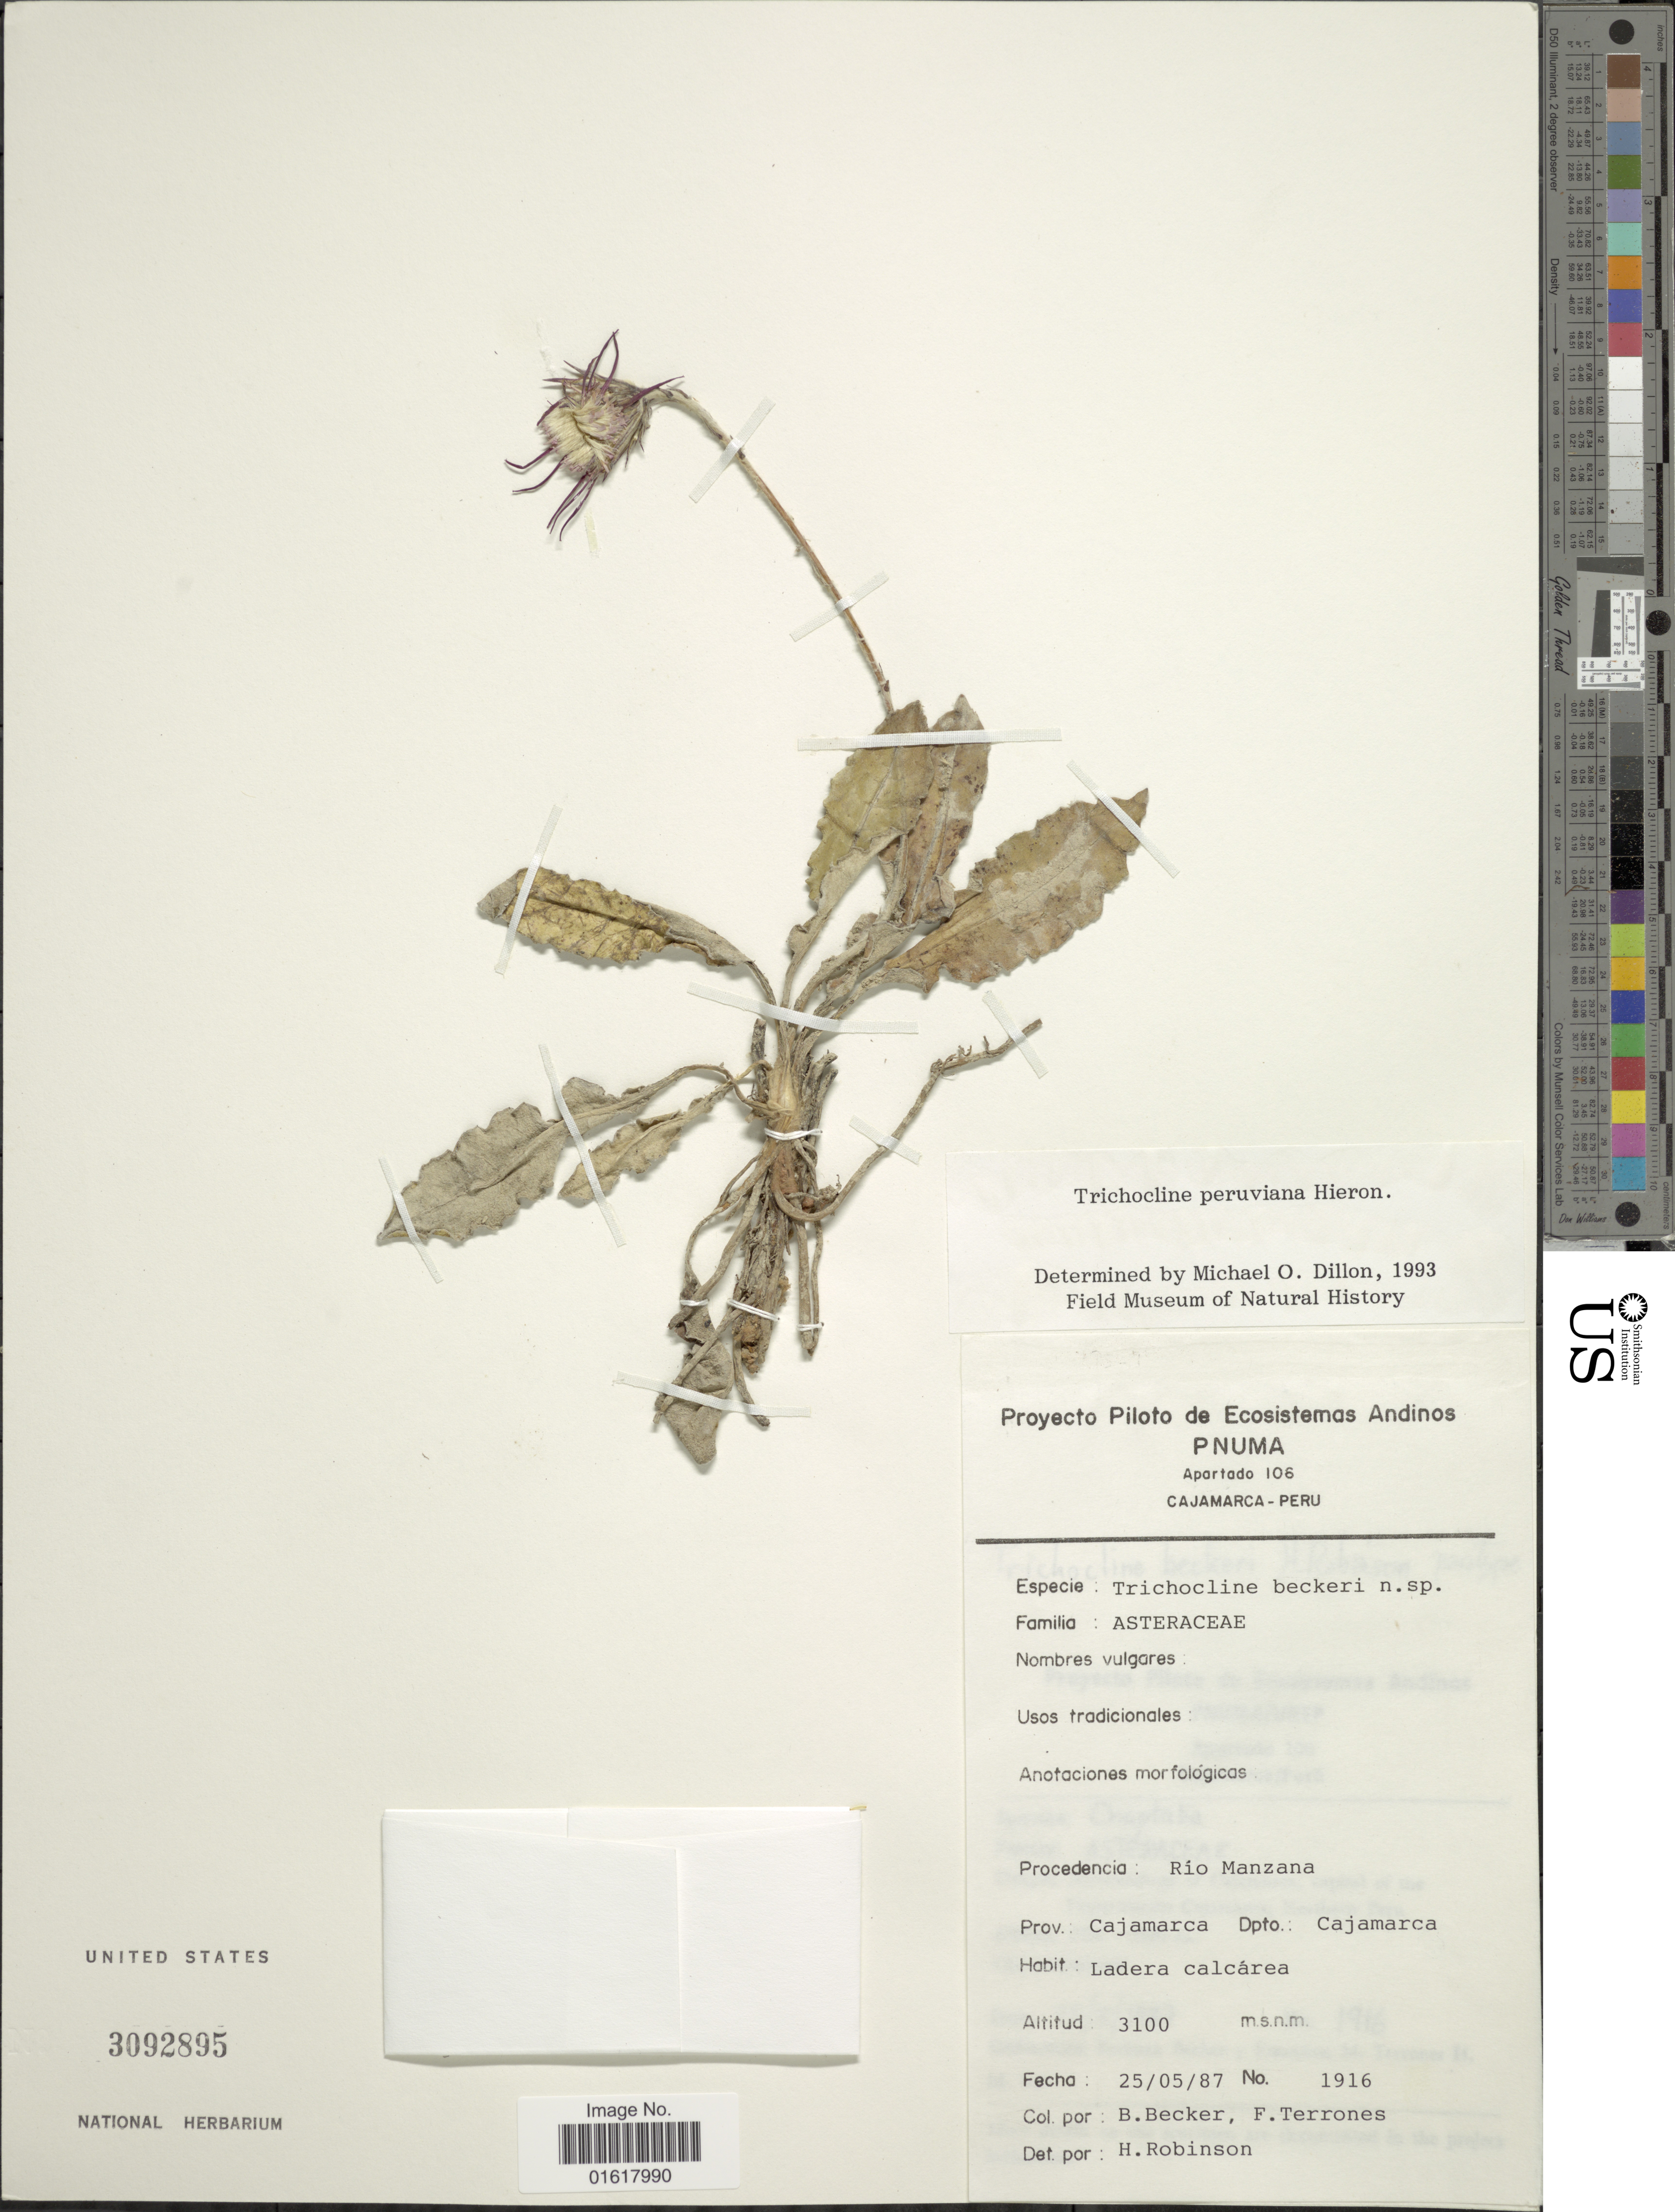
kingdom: Plantae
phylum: Tracheophyta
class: Magnoliopsida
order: Asterales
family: Asteraceae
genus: Trichocline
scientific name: Trichocline peruviana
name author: Hieron.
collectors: B. Becker & F. Terrones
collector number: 1916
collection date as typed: Transcribed d/m/y: 25/5/87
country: Peru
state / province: Cajamarca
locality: Dpto.: Cajamarca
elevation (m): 3100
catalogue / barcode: US 3092895